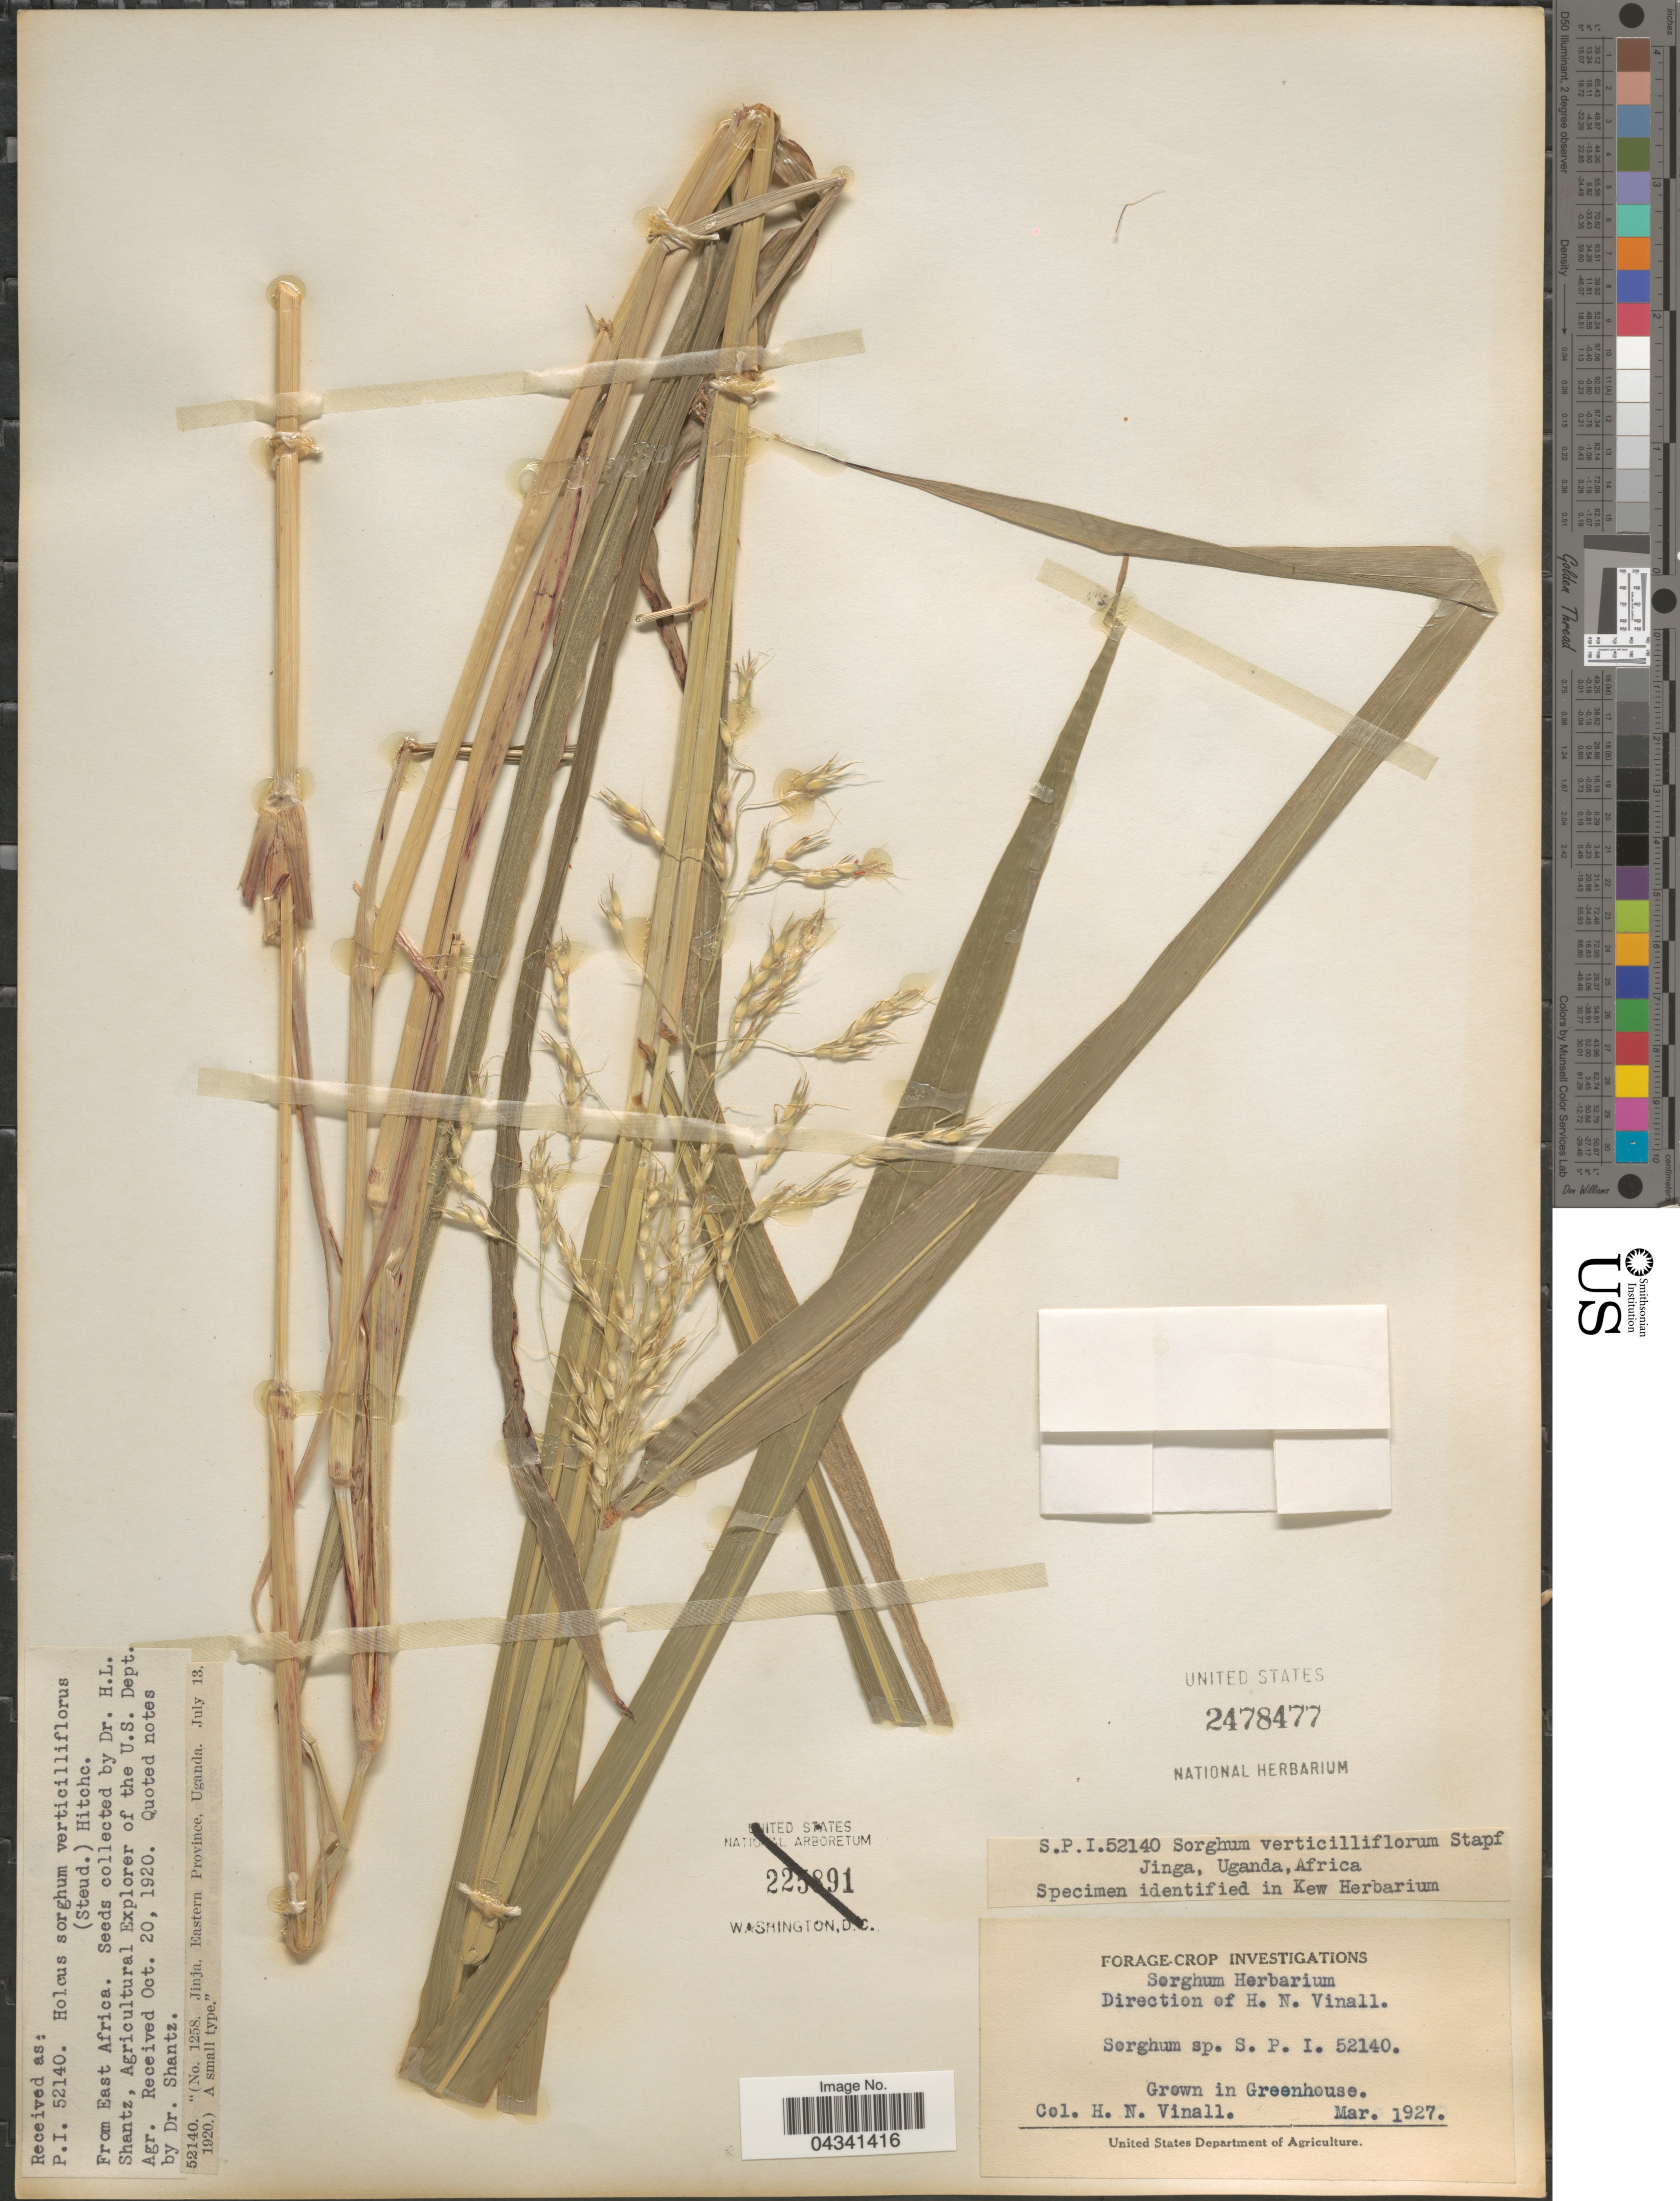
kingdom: Plantae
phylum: Tracheophyta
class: Liliopsida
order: Poales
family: Poaceae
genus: Sorghum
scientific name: Sorghum arundinaceum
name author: (Desv.) Stapf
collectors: H. Vinall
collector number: S.P.I. 52140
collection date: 1927-03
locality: Grown in Greenhouse.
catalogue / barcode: US 2478477